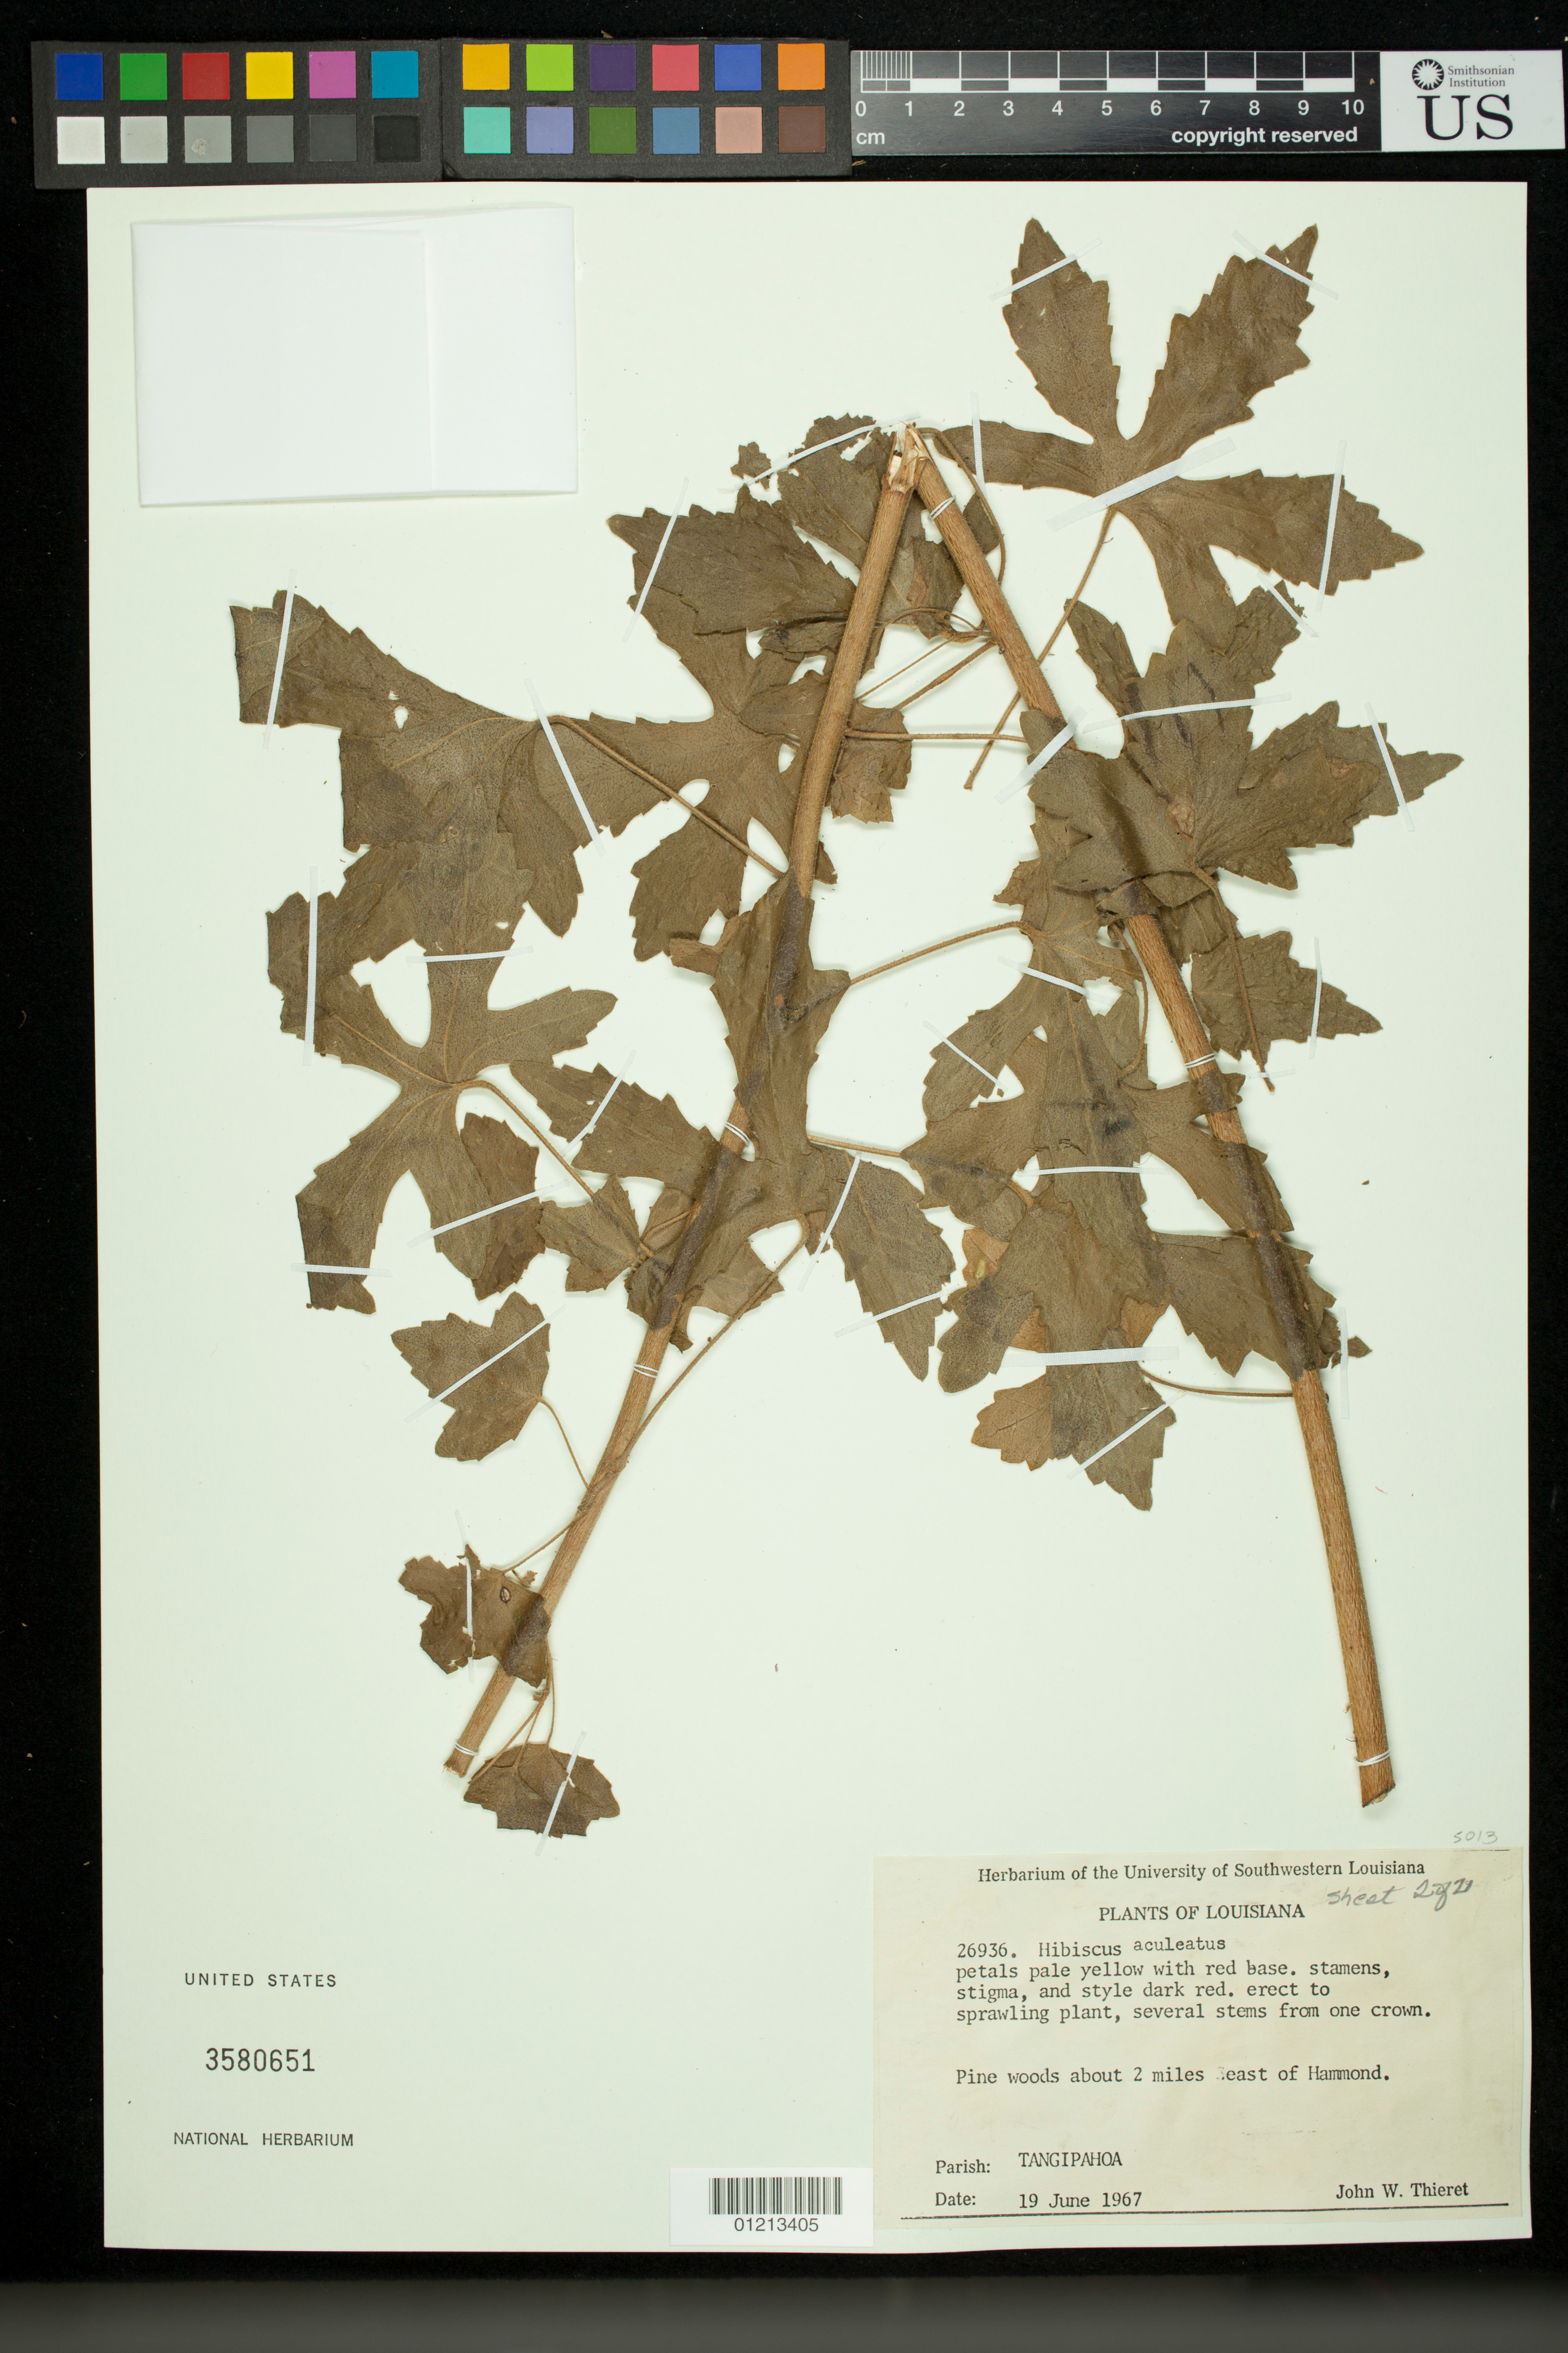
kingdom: Plantae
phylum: Tracheophyta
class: Magnoliopsida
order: Malvales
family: Malvaceae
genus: Sabdariffa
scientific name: Sabdariffa aculeata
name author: (Walter) M.M. Hanes & R.L. Barrett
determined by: Dorr, Laurence J., Curator (BOT), Smithsonian Institution - National Museum of Natural History (UNITED STATES)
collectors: J. W. Thieret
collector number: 26936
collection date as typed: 19 Jun 1967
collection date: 1967-06-19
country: United States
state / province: Louisiana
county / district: Tangipahoa Parish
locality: Pine woods about 2 miles east of Hammond. Parish: Tangipahoa.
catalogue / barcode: US 3580651